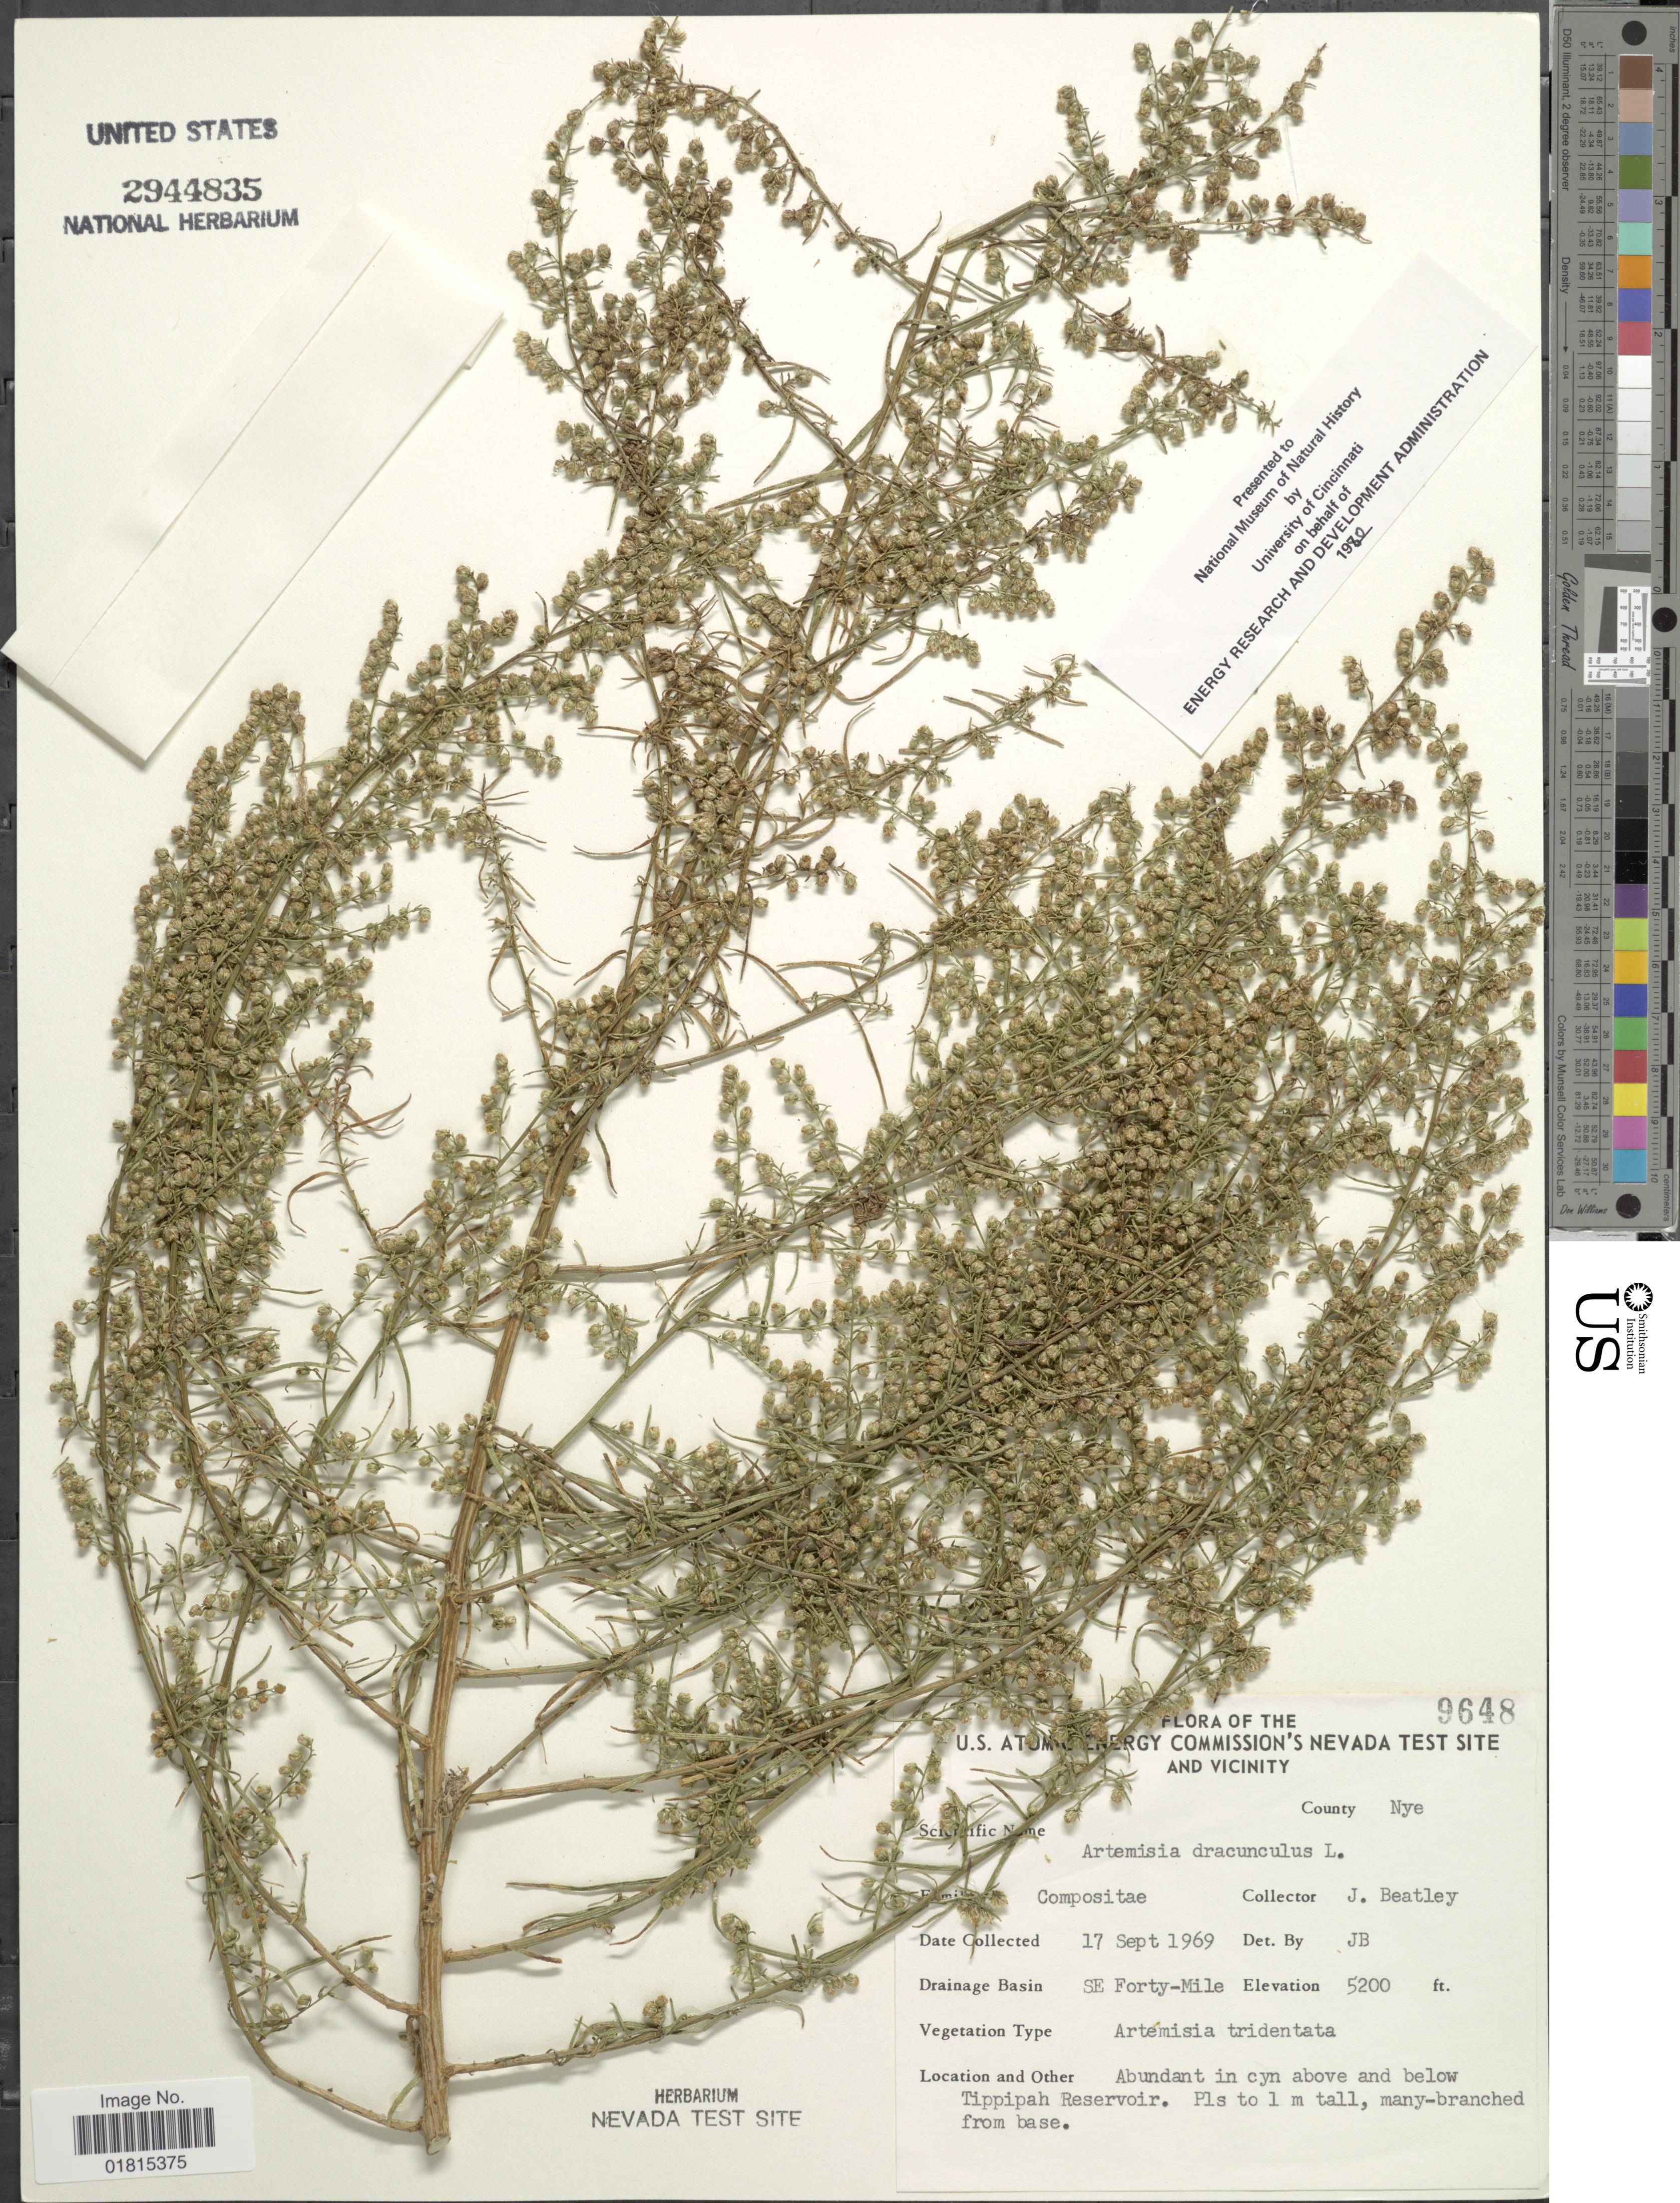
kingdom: Plantae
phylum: Tracheophyta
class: Magnoliopsida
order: Asterales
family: Asteraceae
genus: Artemisia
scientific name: Artemisia dracunculoides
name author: Pursh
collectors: J. C. Beatley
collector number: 9648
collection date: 1969-09-17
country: United States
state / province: Nevada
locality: U.S. Atomic Energy Commission's Nevada test site and vicinity. County Nye. SE Forty-Mile. Abundant in cyn above and below Tippipah Reservoir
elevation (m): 1585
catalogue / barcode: US 2944835